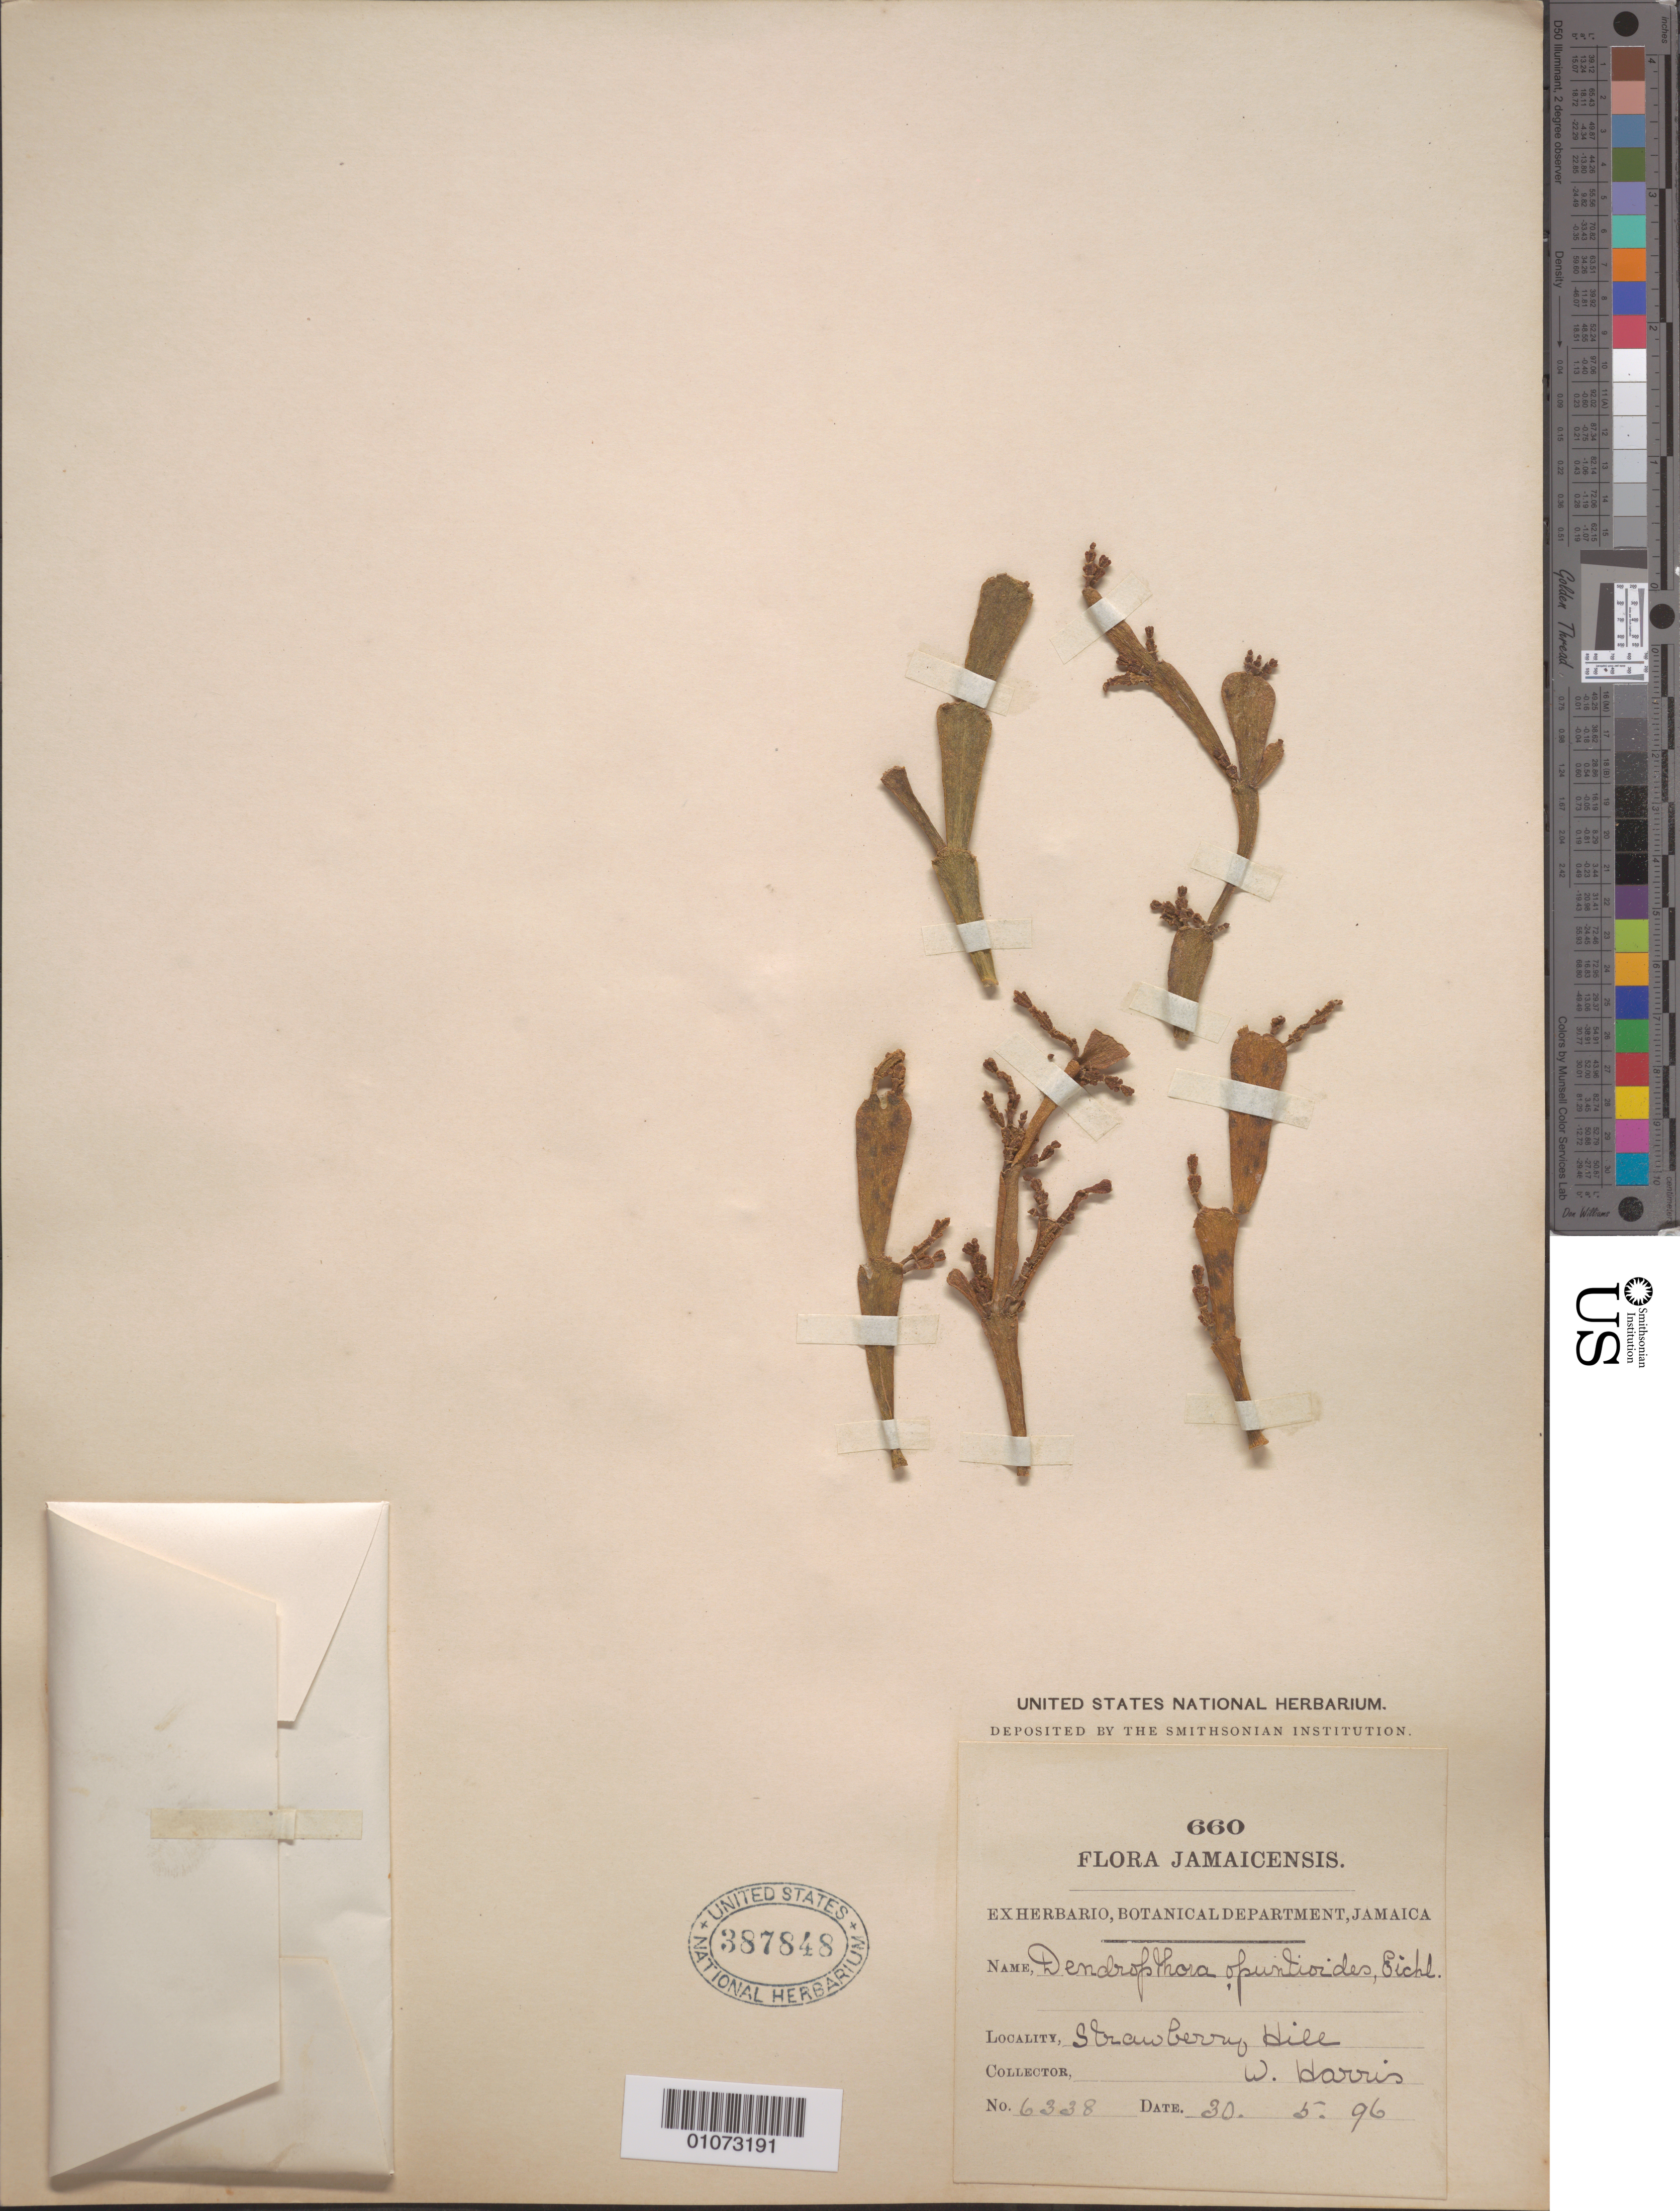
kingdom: Plantae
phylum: Tracheophyta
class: Magnoliopsida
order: Santalales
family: Viscaceae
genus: Dendrophthora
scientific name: Dendrophthora opuntioides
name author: (L.) Eichler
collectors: W. Harris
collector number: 6338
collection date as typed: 30 May 1896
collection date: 1896-05-30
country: Jamaica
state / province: Saint Andrew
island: Jamaica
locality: Strawberry Hill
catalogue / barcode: US 387848